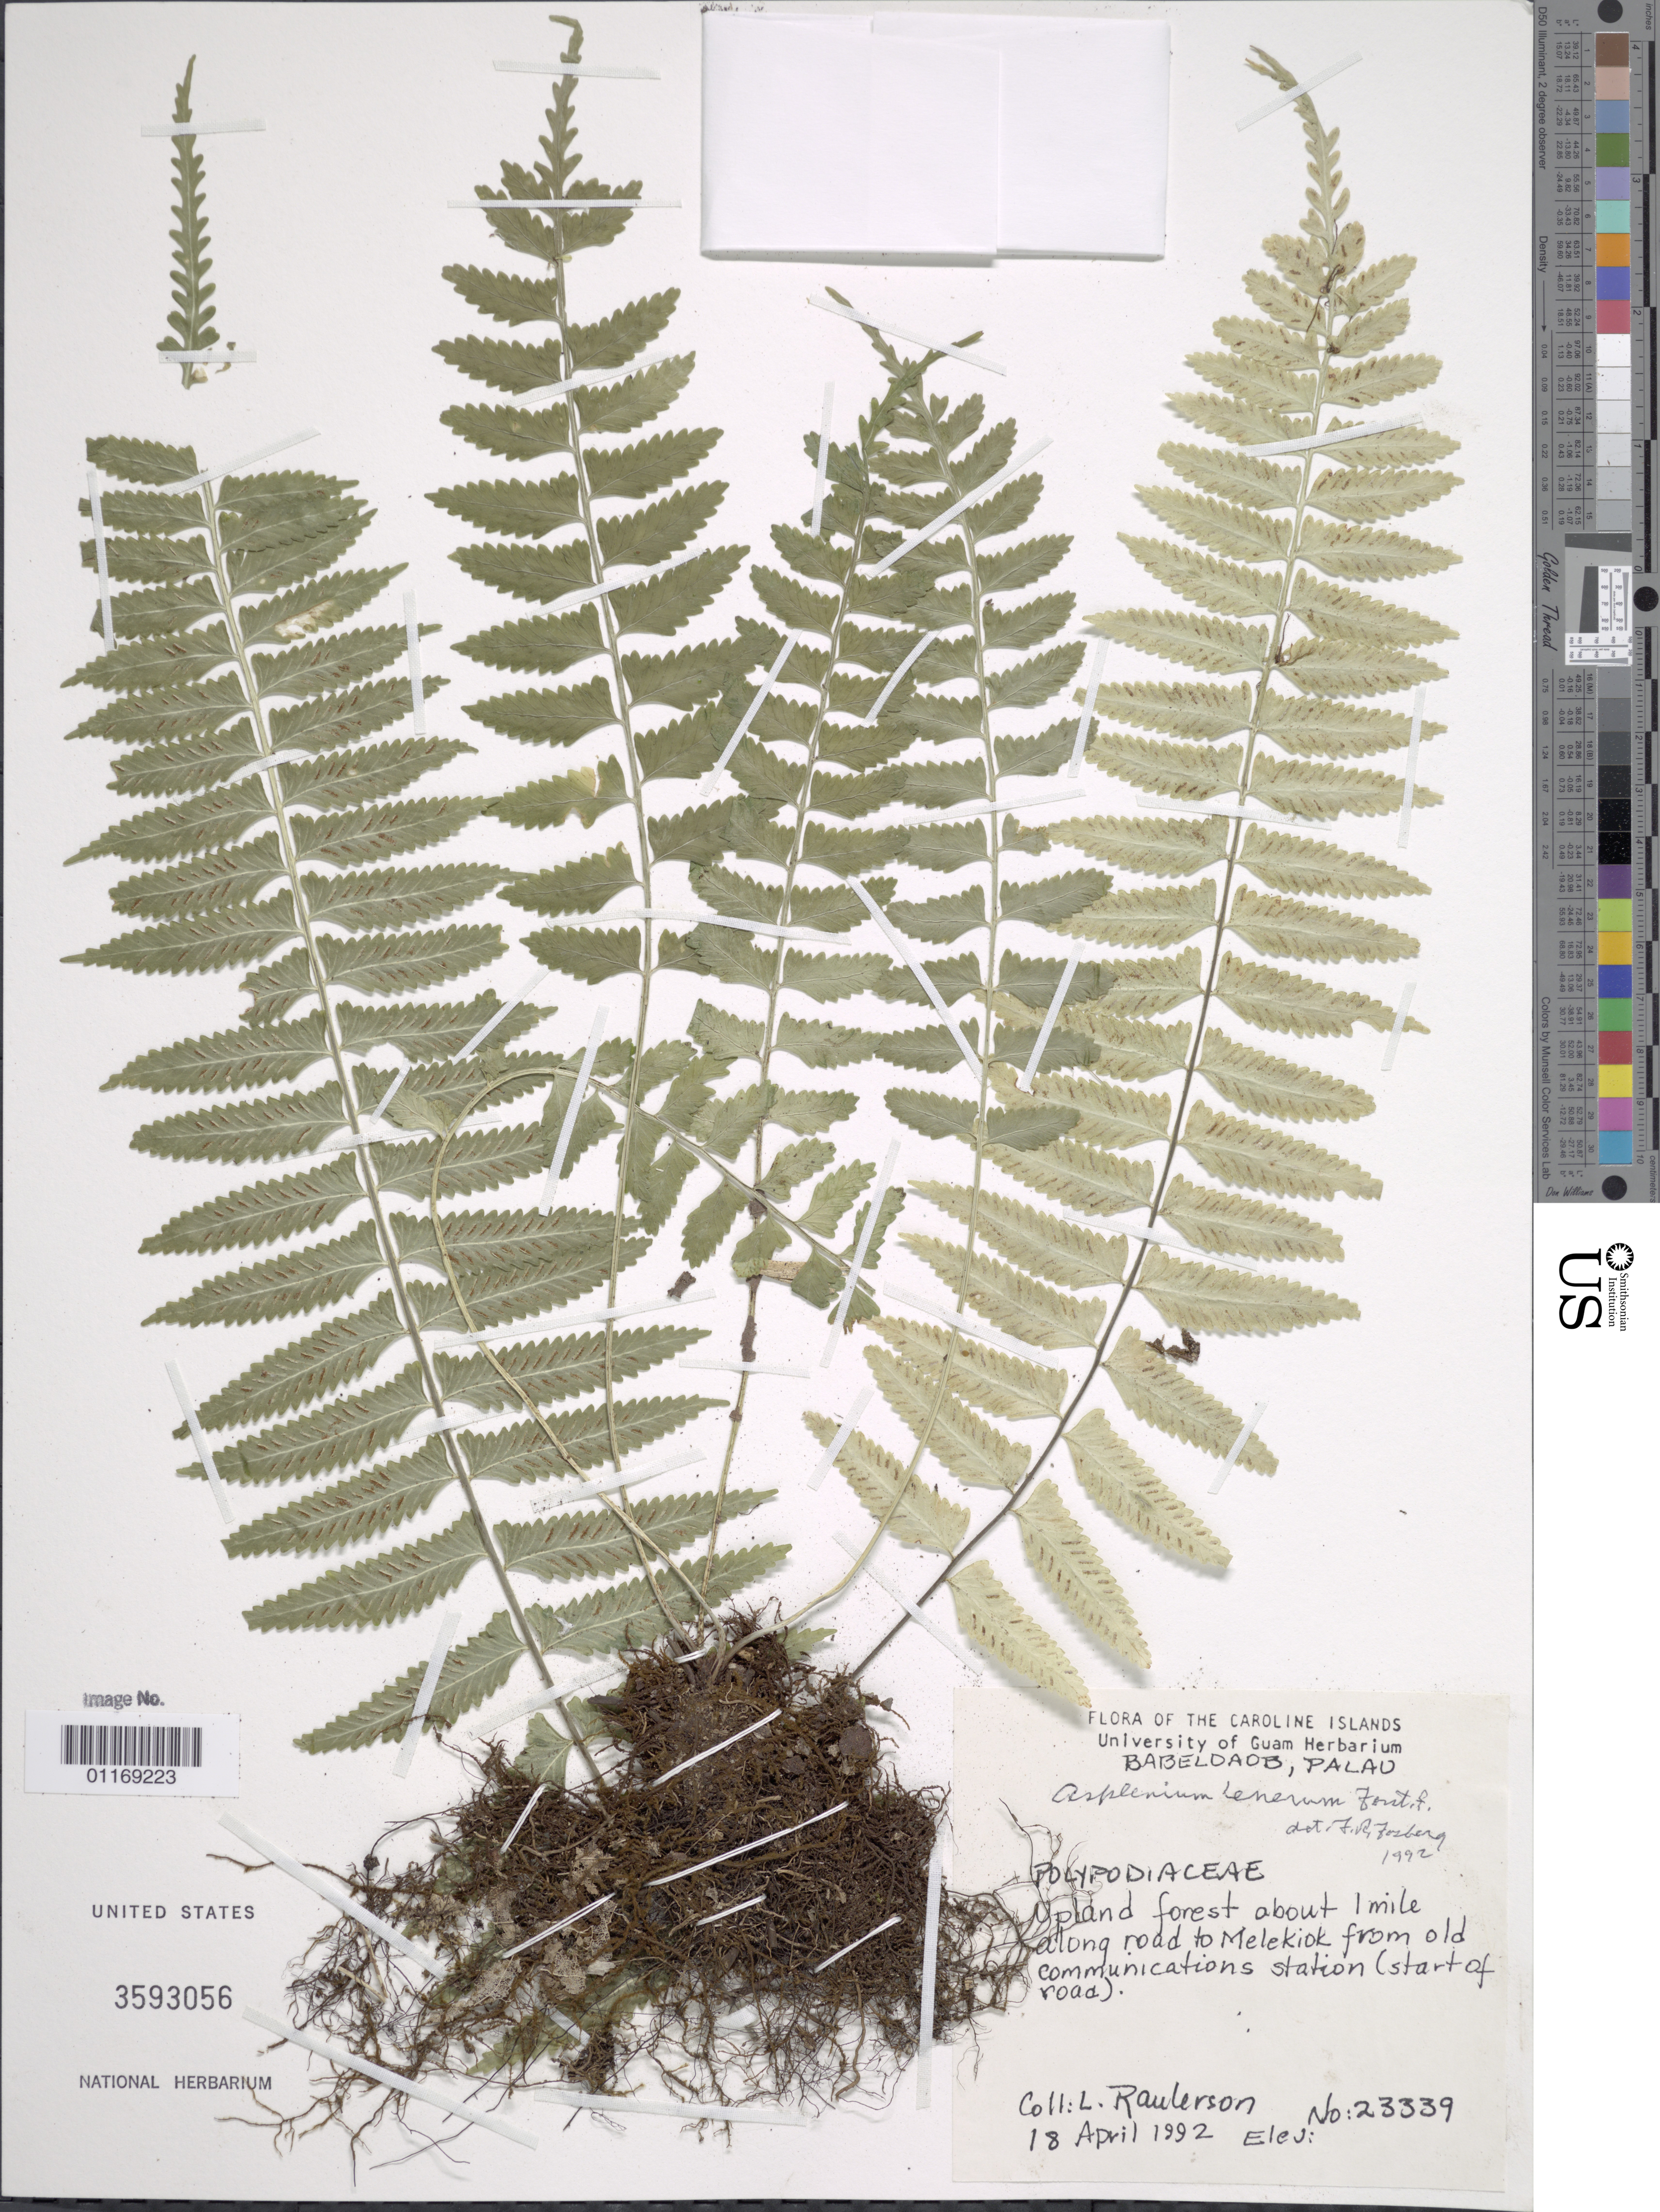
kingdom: Plantae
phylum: Tracheophyta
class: Polypodiopsida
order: Polypodiales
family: Aspleniaceae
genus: Asplenium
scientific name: Asplenium tenerum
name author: G. Forst.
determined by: Fosberg, F. R.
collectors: L. Raulerson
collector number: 23339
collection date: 1992-04-18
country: Palau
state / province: Melekeok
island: Babeldaob [Babelthuap]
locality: about 1 mile along road to Melekiok from old communications station (start of road).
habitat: Upland forest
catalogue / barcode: US 3593056